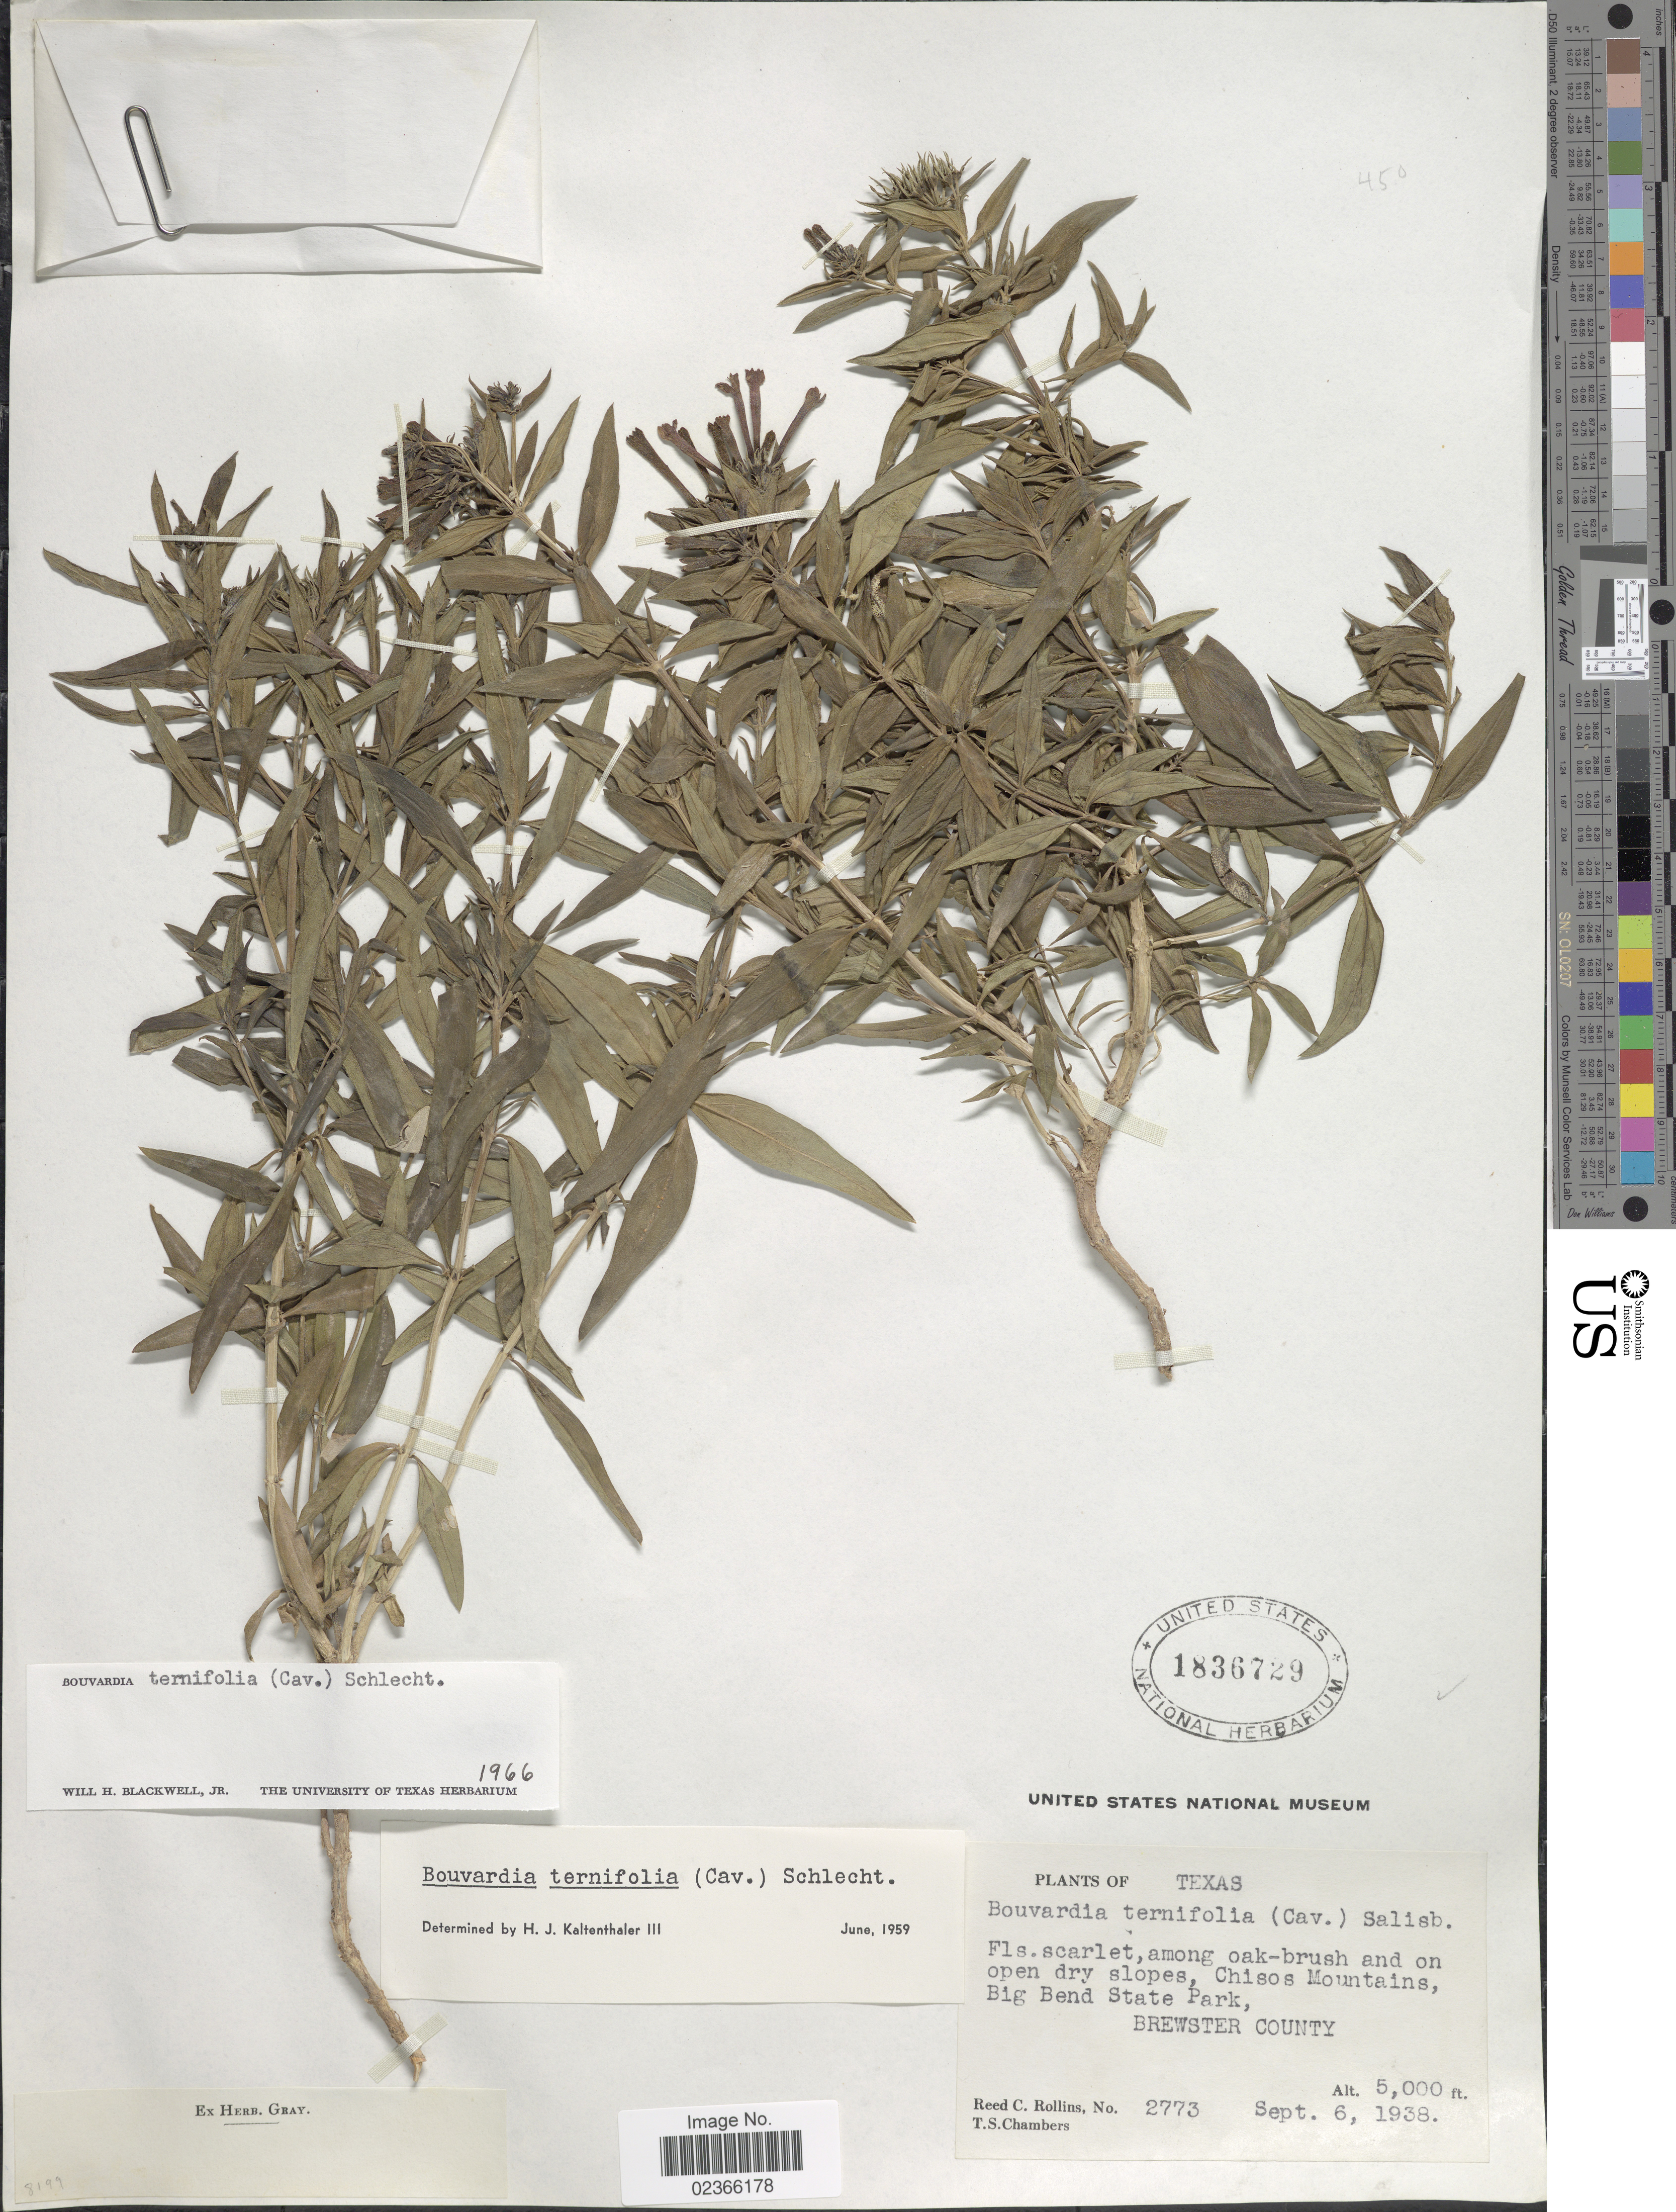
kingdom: Plantae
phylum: Tracheophyta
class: Magnoliopsida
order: Gentianales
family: Rubiaceae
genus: Bouvardia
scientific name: Bouvardia ternifolia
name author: (Cav.) Schltdl.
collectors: R. C. Rollins & T. Chambers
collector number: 2773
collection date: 1938-09-06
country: United States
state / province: Texas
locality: Texas, Chisos Mountains, Big Bend State Park, Brewster County.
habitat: among oak-brush, on open dry slopes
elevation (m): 1524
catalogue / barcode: US 1836729